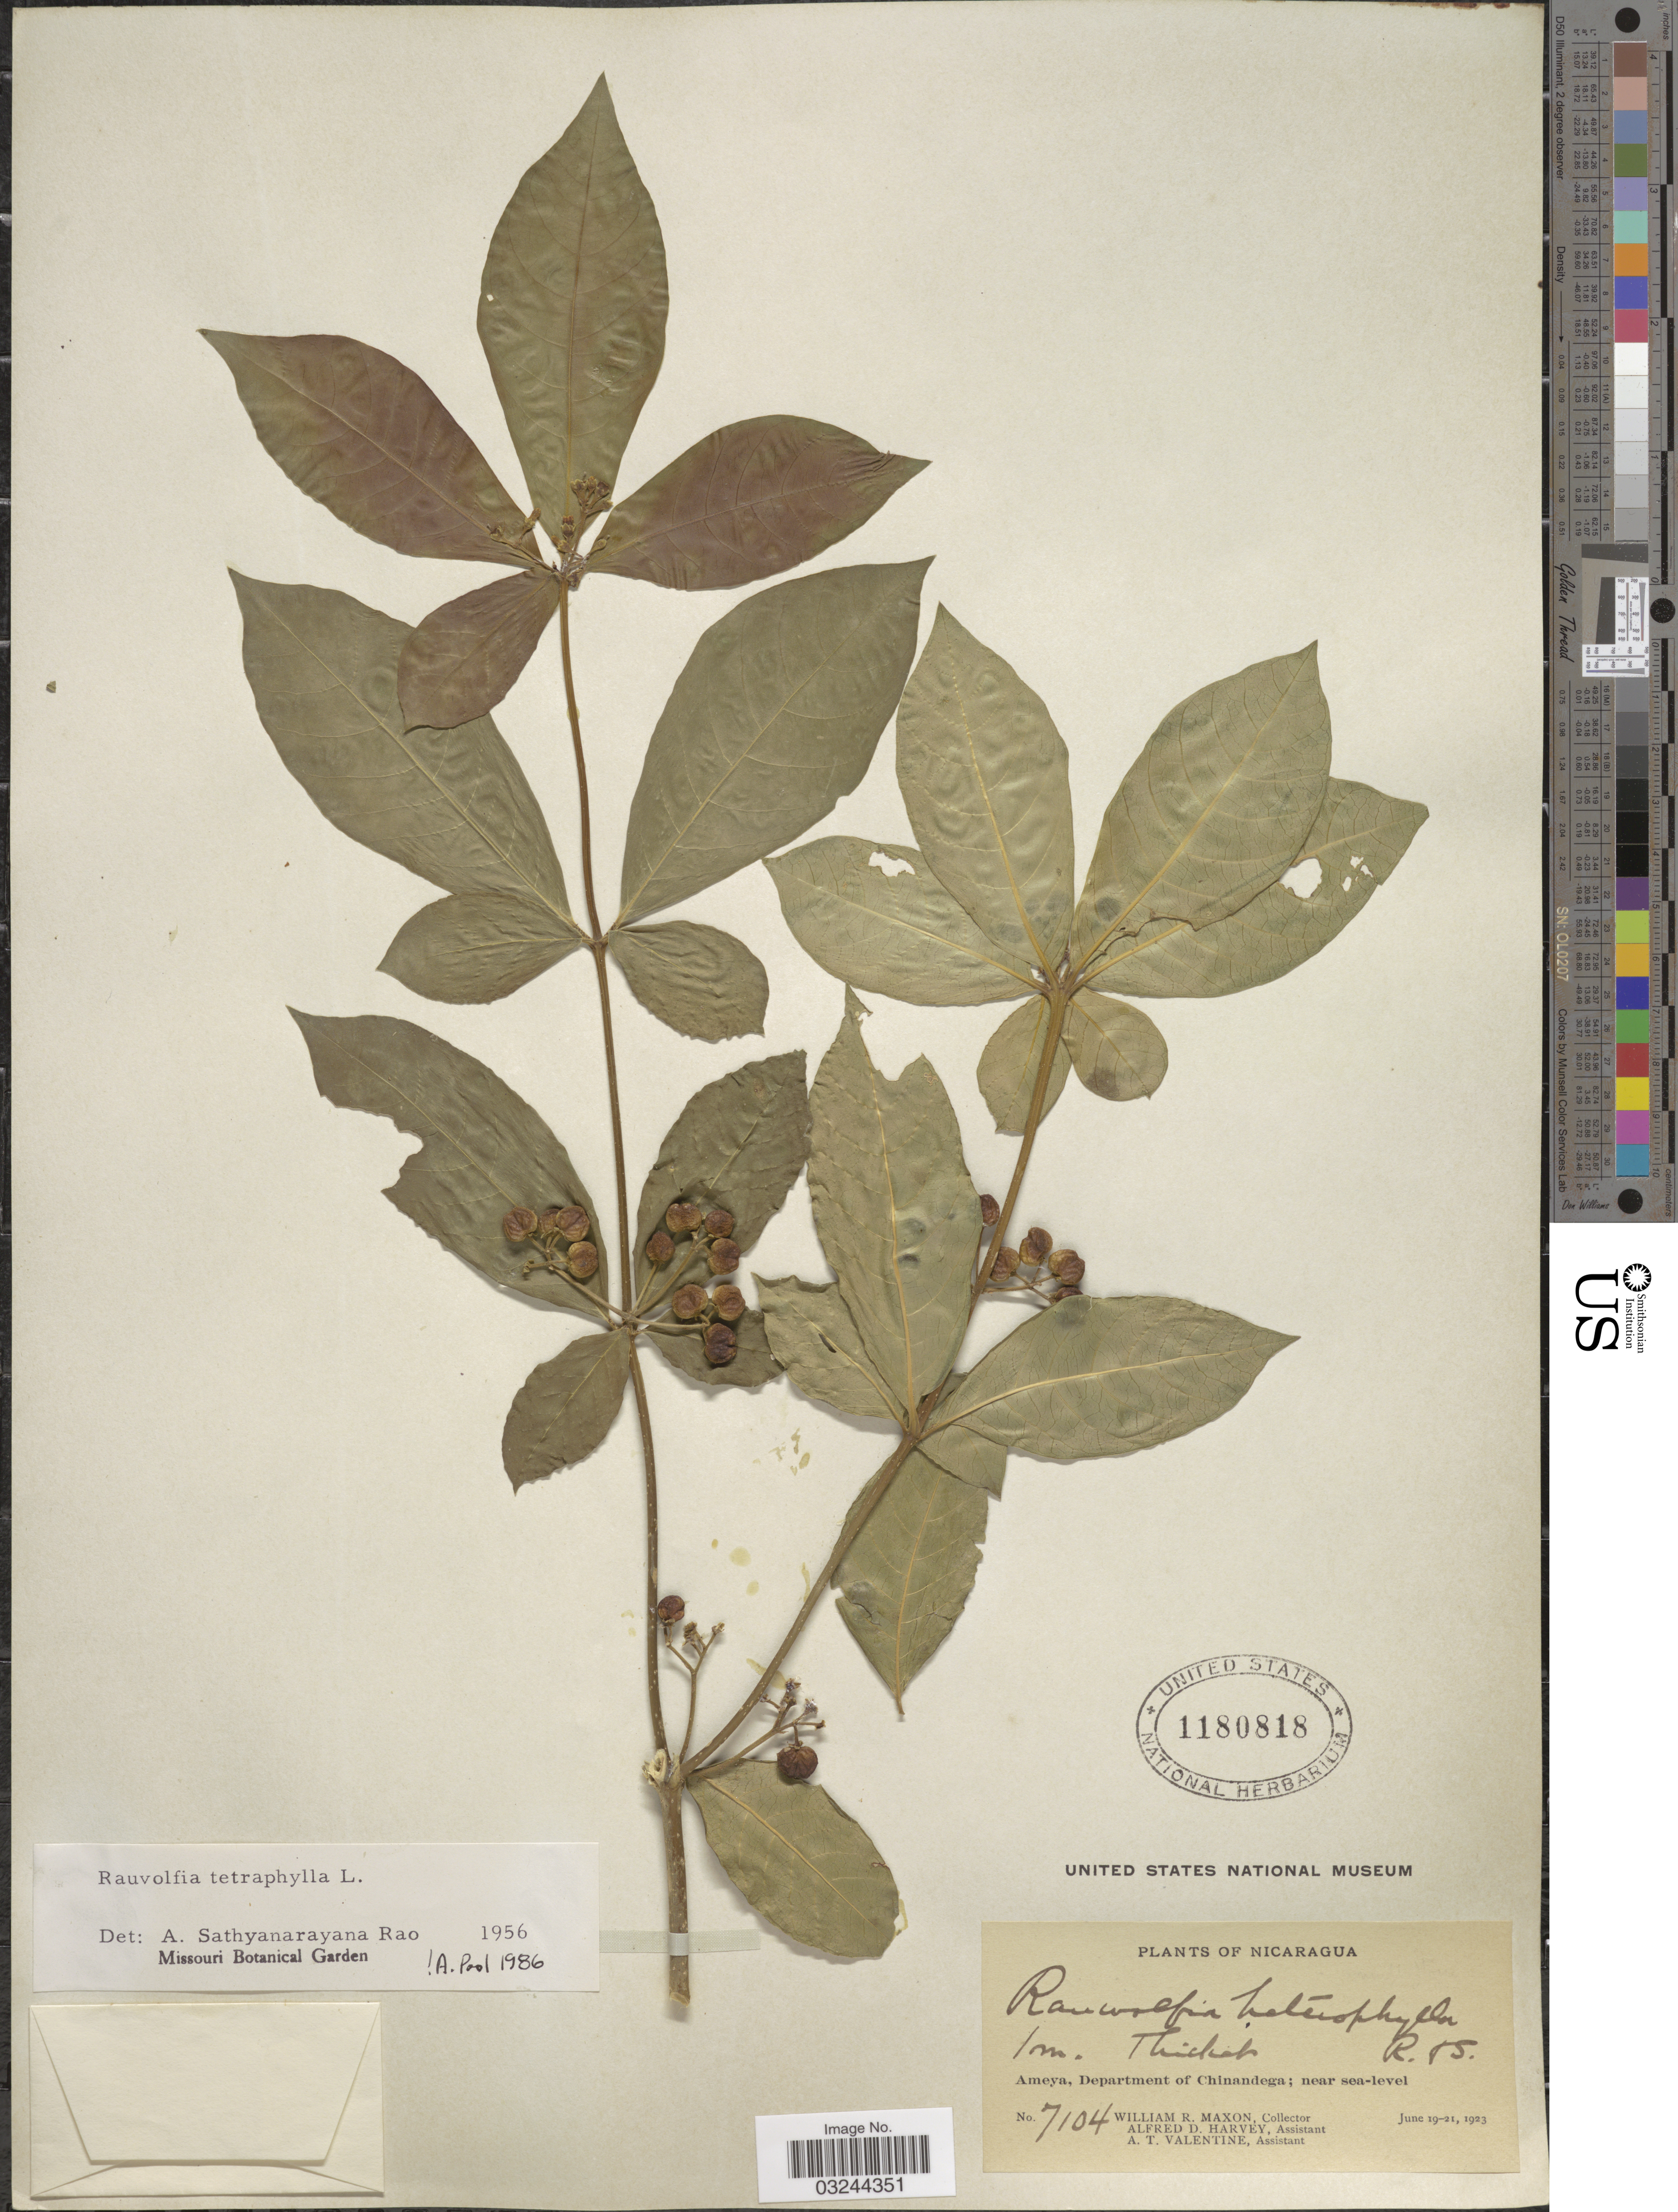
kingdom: Plantae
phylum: Tracheophyta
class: Magnoliopsida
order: Gentianales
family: Apocynaceae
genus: Rauvolfia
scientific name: Rauvolfia tetraphylla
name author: L.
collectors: W. R. Maxon, A. D. Harvey & A. Valentine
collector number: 7104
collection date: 1923-06-19/1923-06-21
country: Nicaragua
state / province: Chinandega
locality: Ameya, Department of Chinandega.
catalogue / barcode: US 1180818